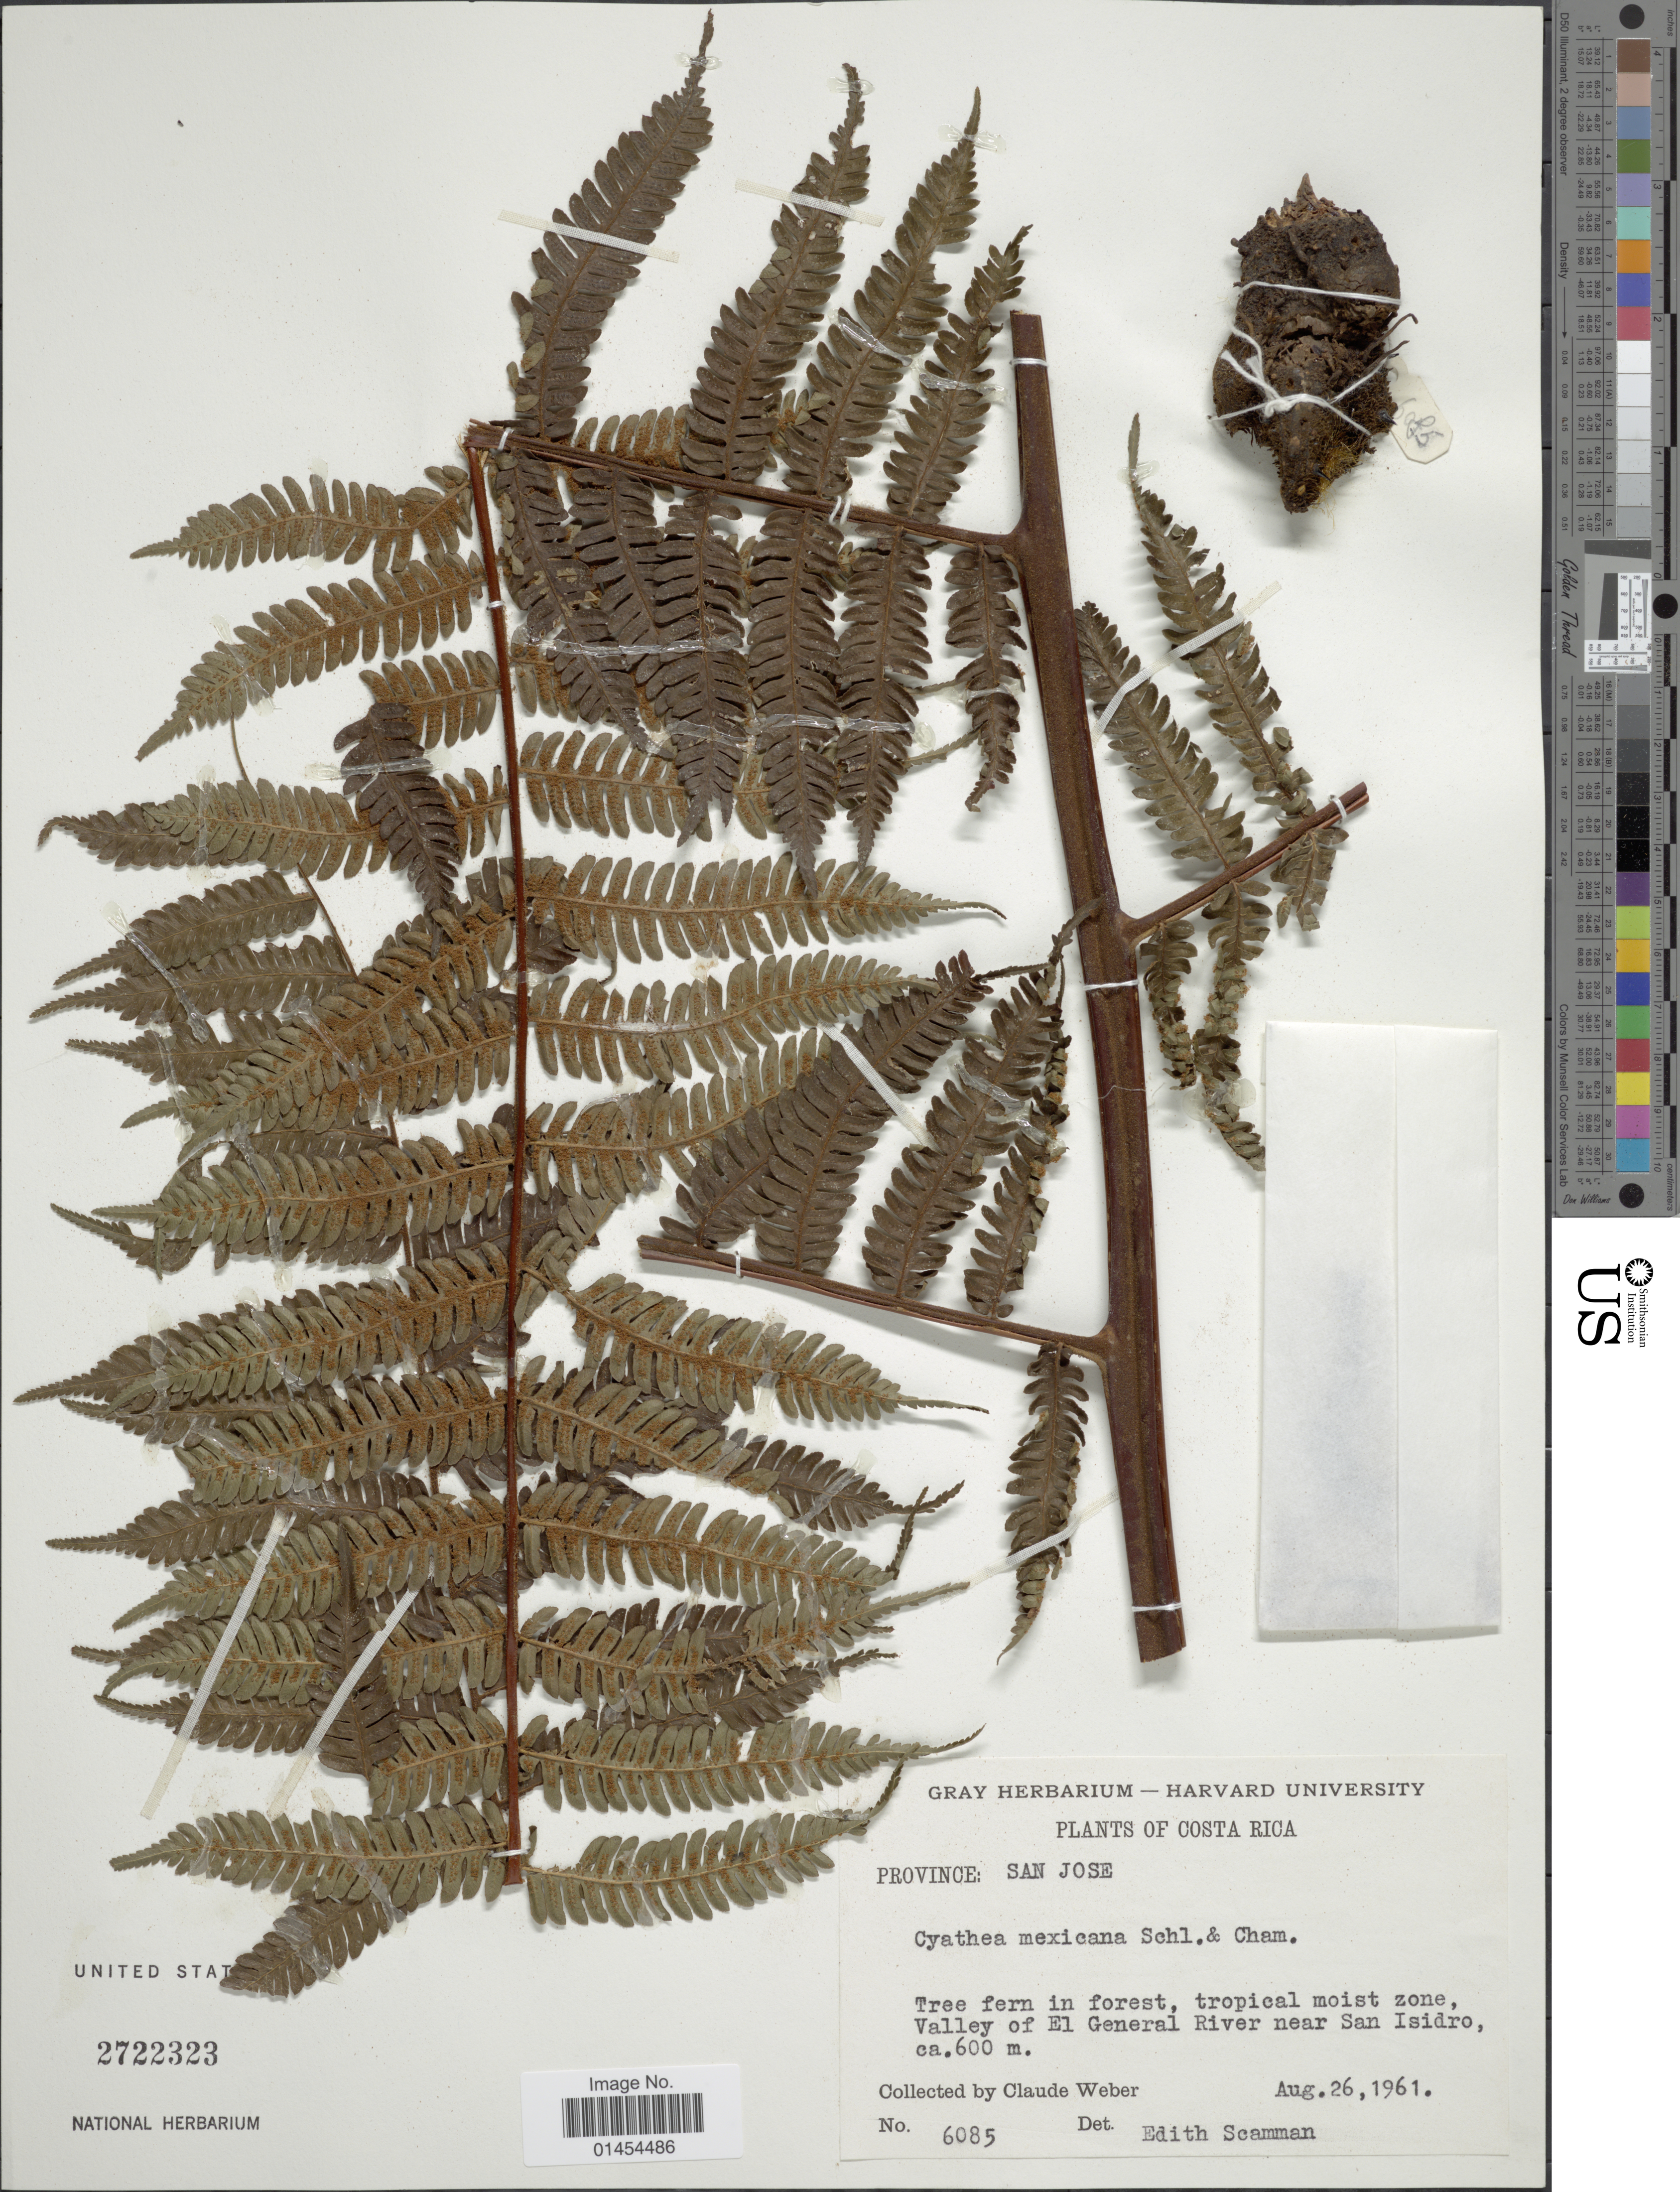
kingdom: Plantae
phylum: Tracheophyta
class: Polypodiopsida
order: Cyatheales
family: Cyatheaceae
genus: Alsophila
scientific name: Alsophila firma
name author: (Baker) D.S. Conant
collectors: C. M. Weber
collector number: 6085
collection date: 1961-08-26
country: Costa Rica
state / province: San José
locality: Valley of El General River near San Isidro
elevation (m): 600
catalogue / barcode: US 2722323